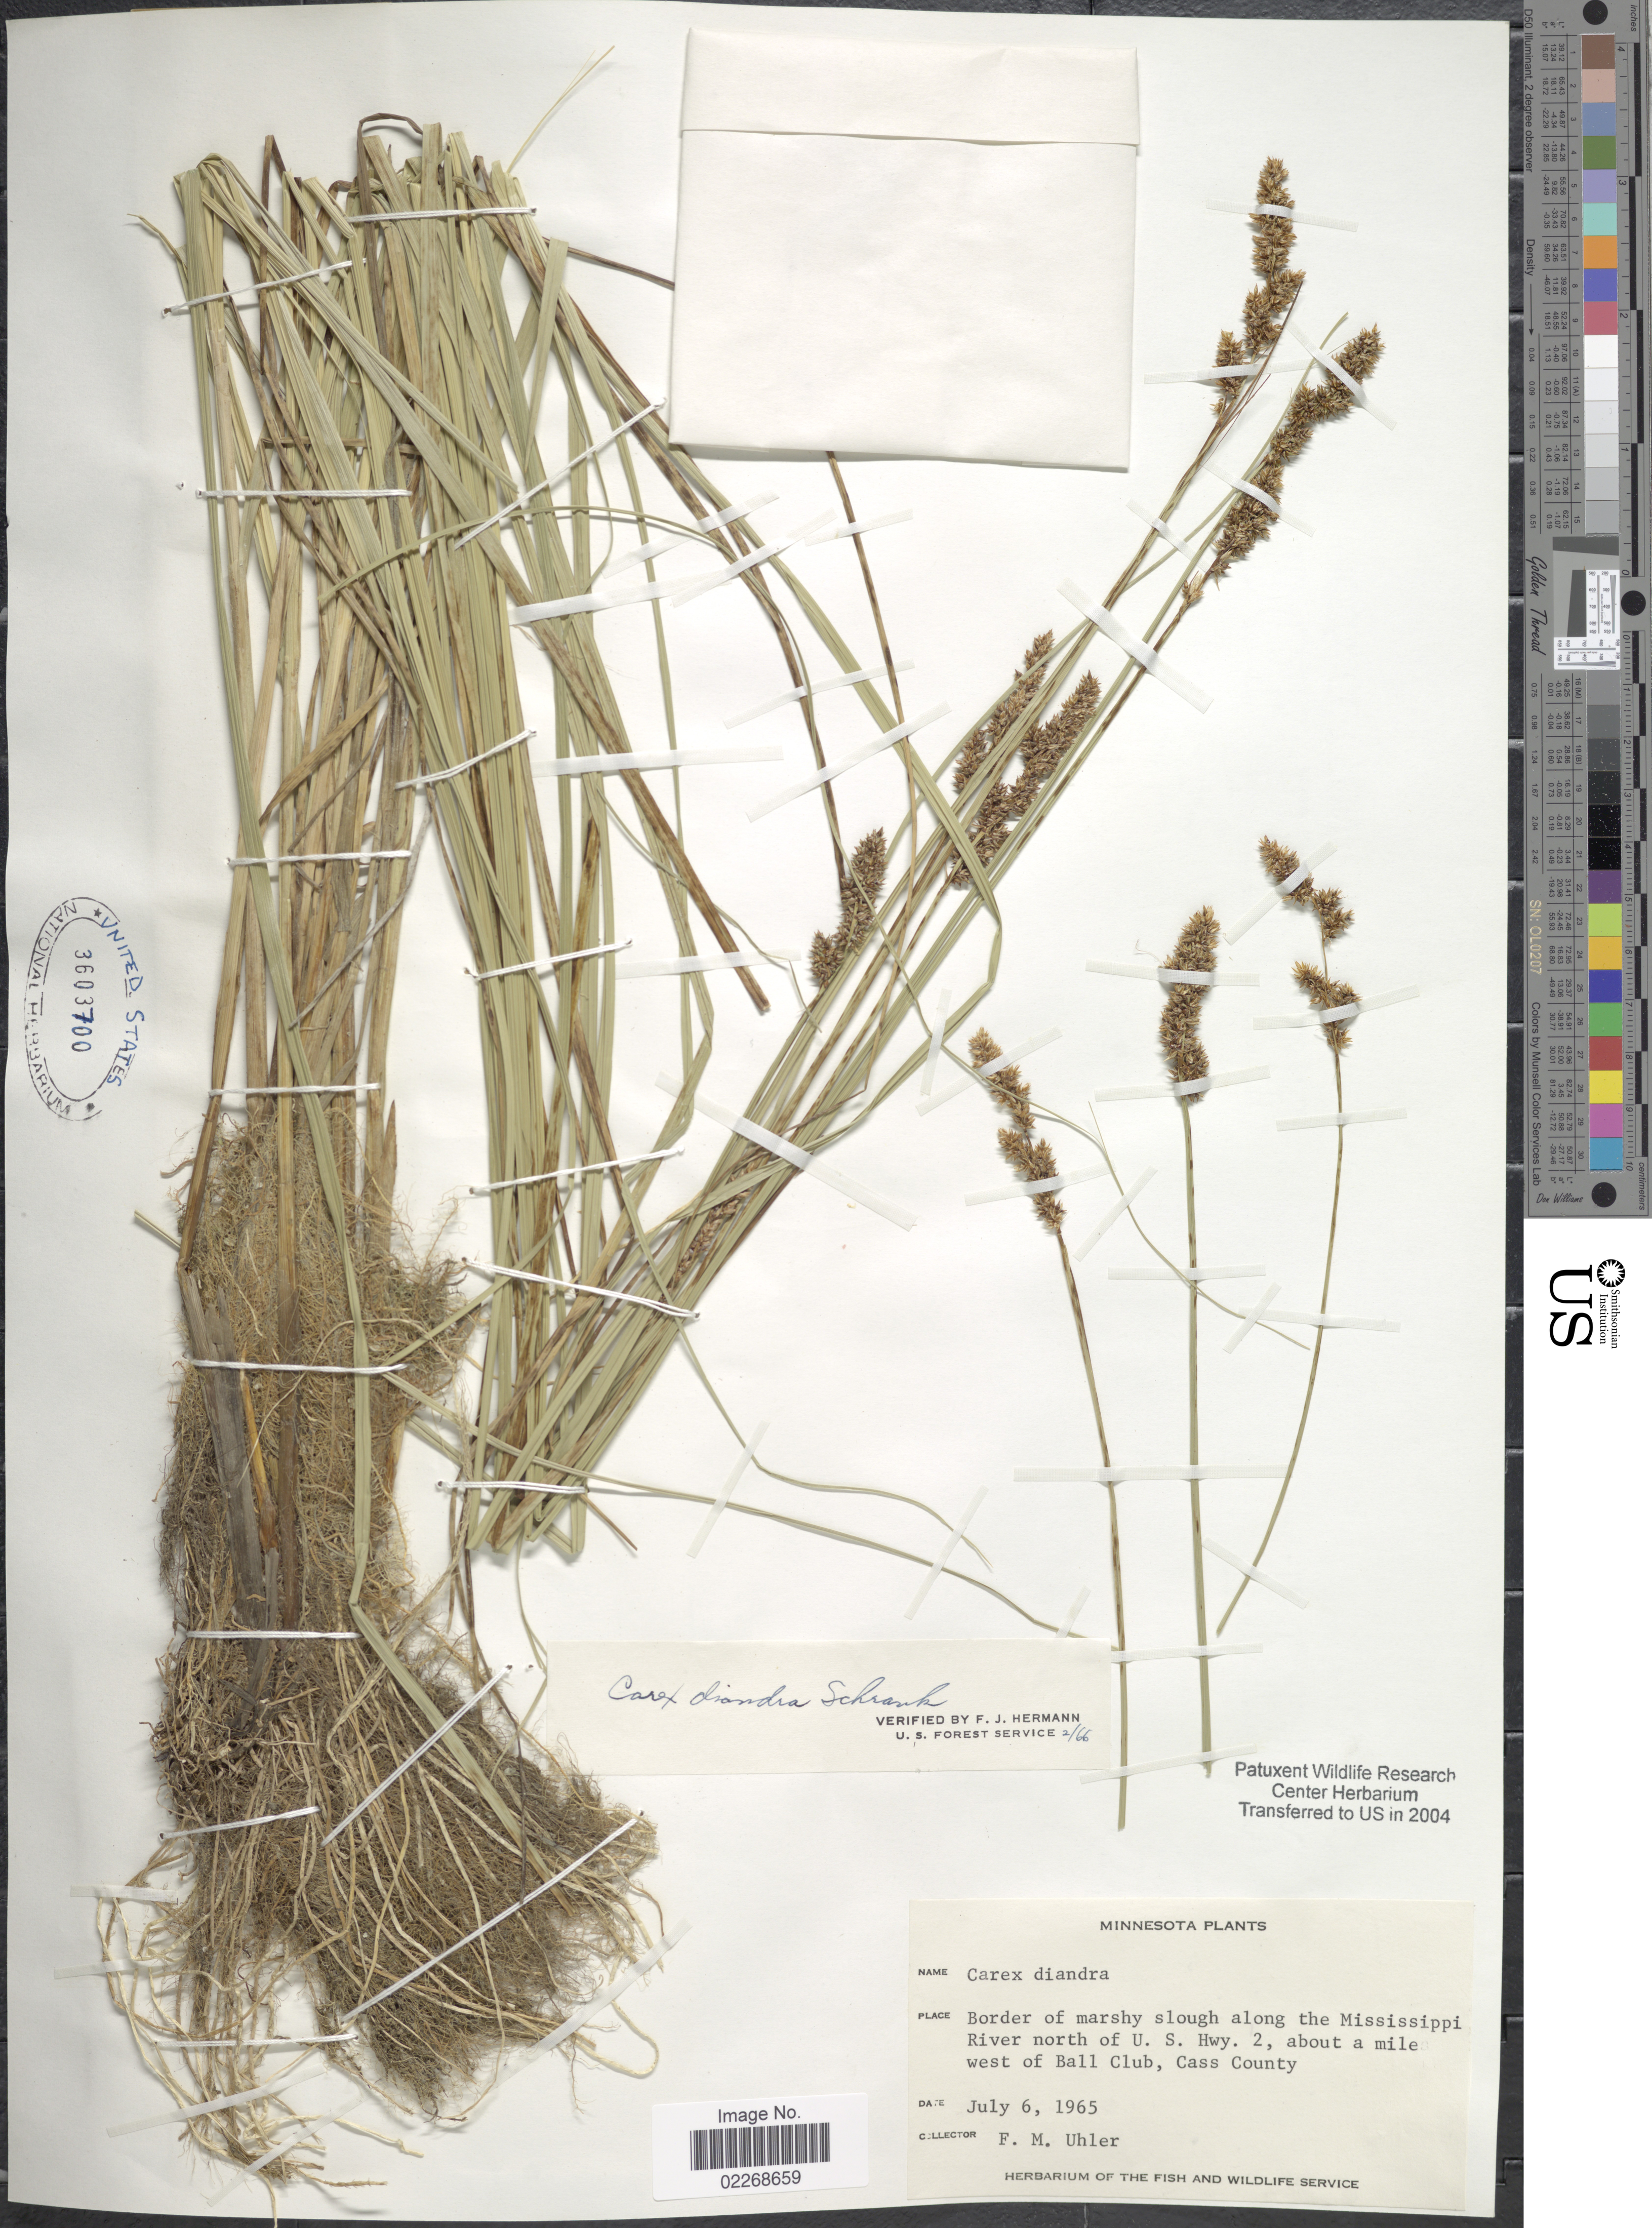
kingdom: Plantae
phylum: Tracheophyta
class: Liliopsida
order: Poales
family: Cyperaceae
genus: Carex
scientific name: Carex diandra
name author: Schrank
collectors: F. M. Uhler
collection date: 1965-07-06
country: United States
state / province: Minnesota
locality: Border of marshy slough along the Mississippi River north of U.S. hwy. 2, about a mile west of Ball Club, Cass County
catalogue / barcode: US 3603700